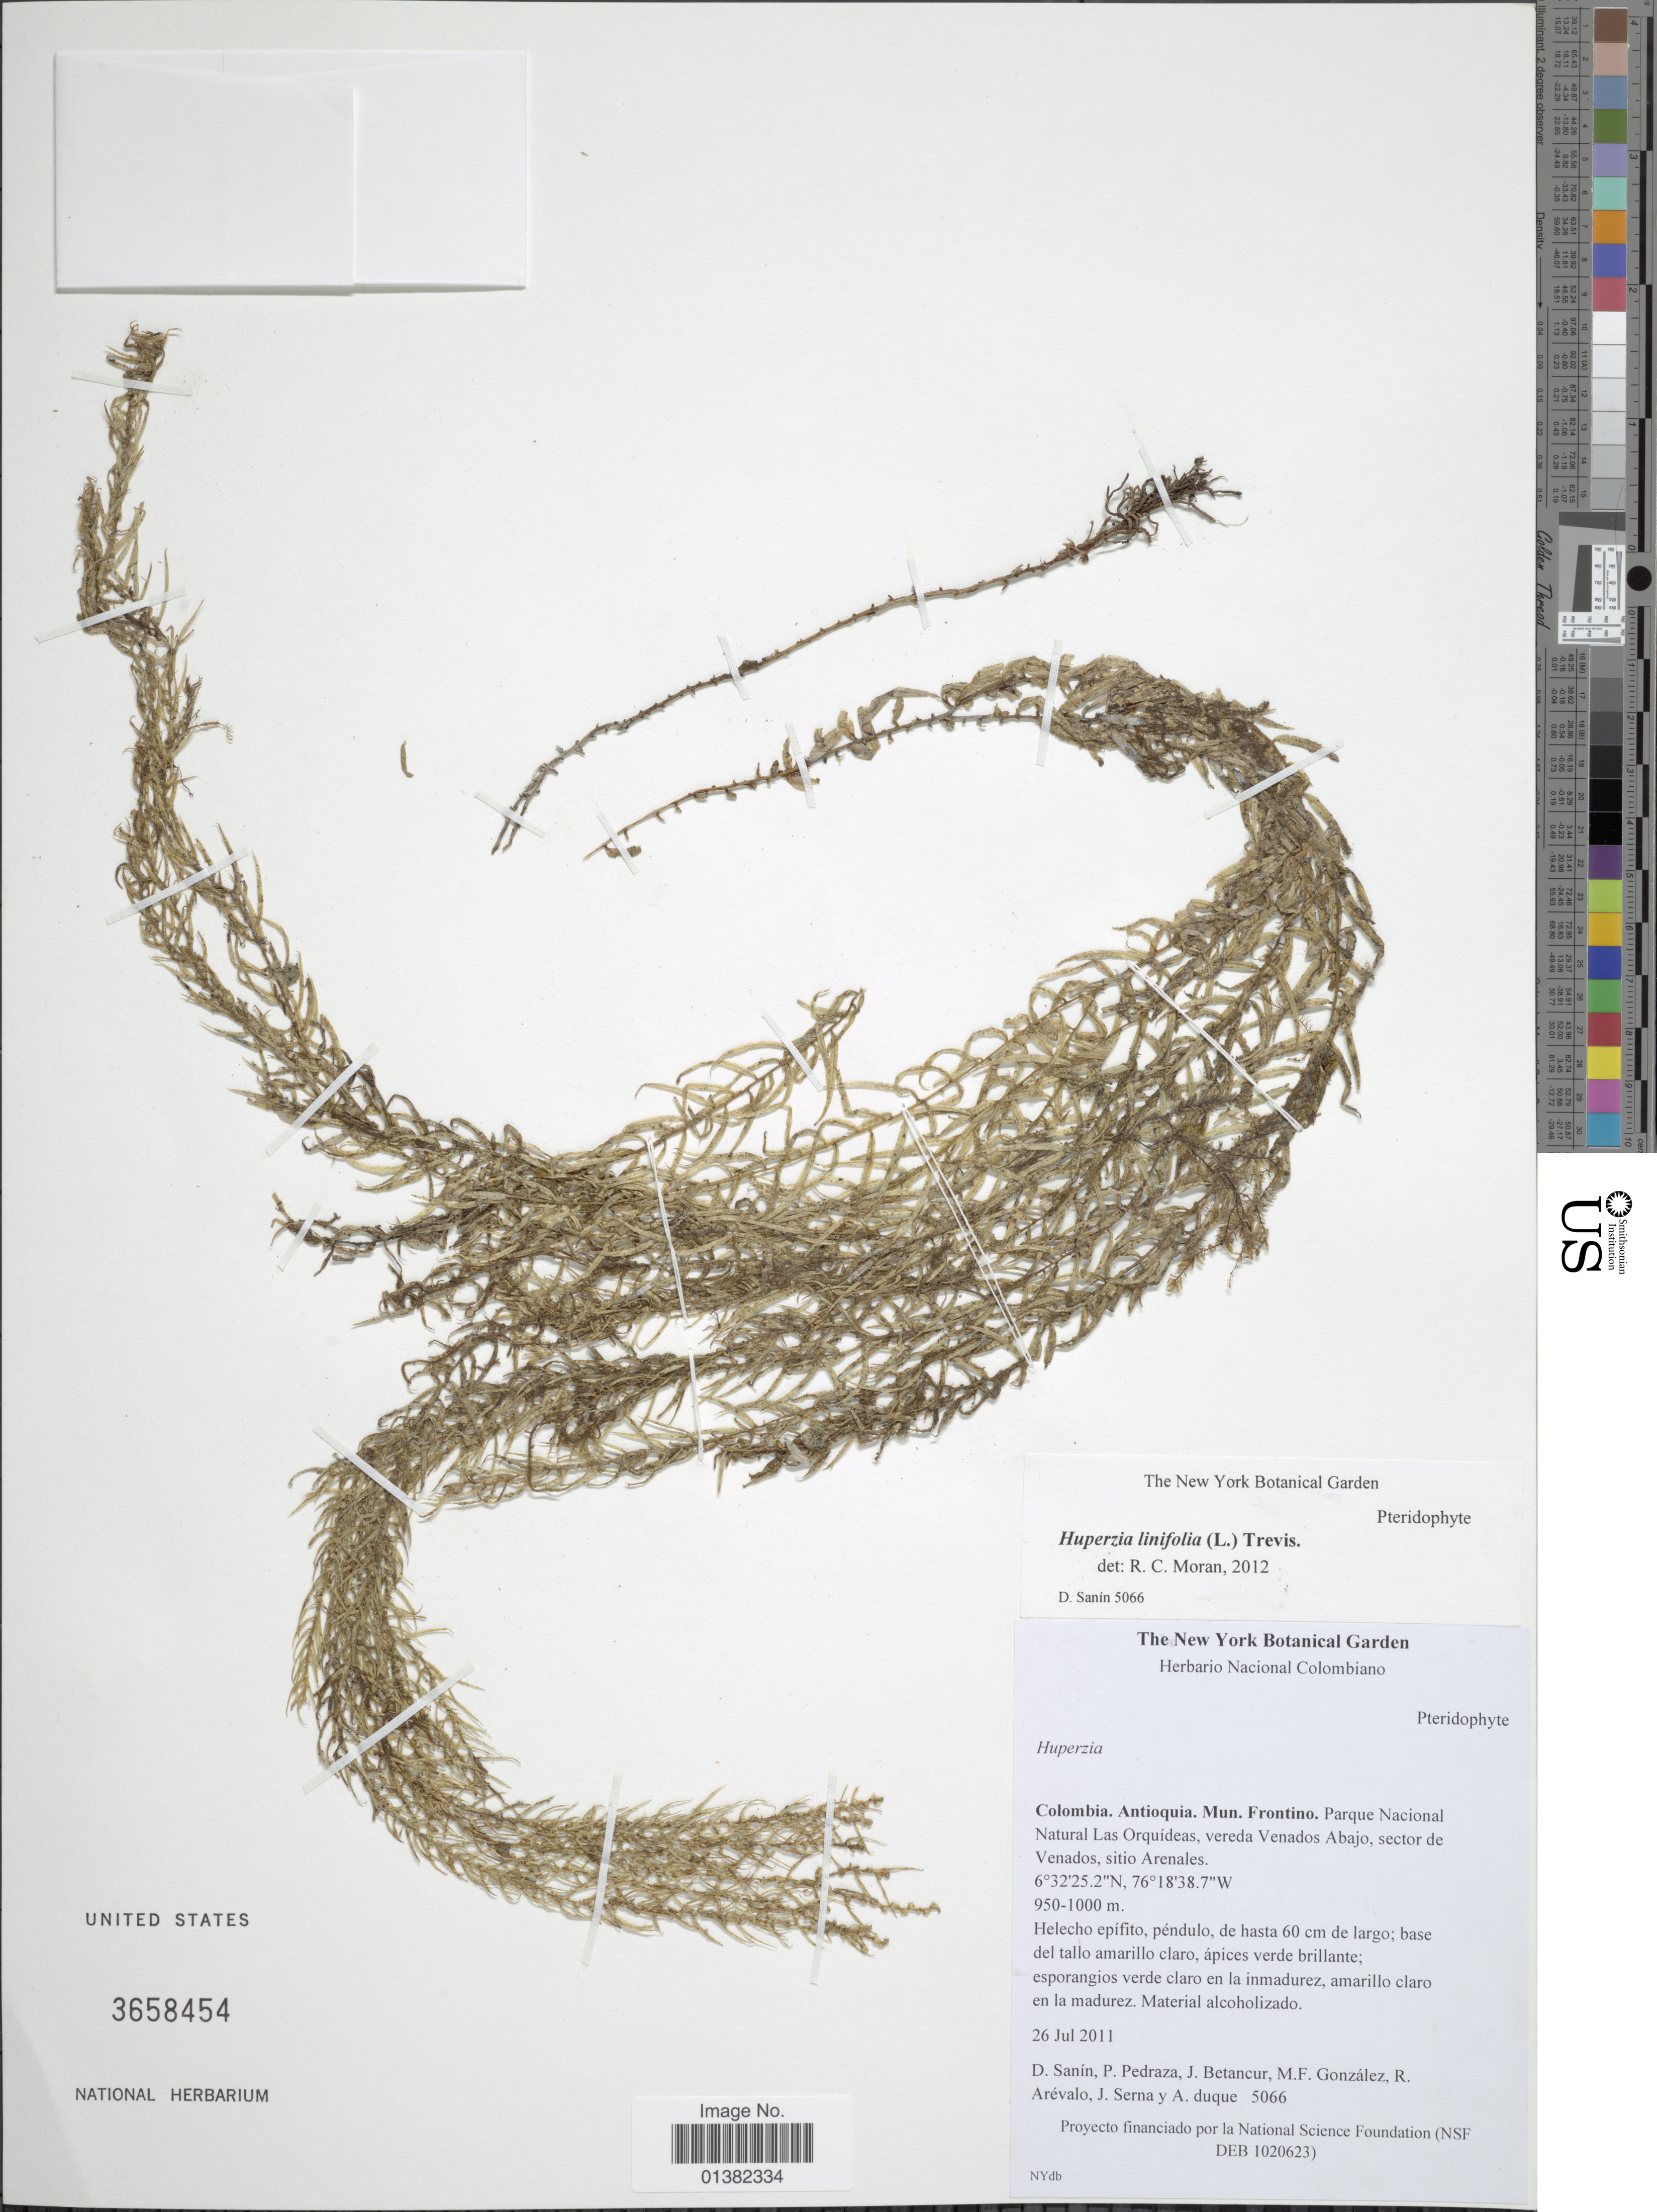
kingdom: Plantae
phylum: Tracheophyta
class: Lycopodiopsida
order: Lycopodiales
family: Lycopodiaceae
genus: Phlegmariurus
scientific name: Phlegmariurus linifolius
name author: (L.) B. Øllg.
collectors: D. Sanin, P. Pedraza, J. Betancur, M. Gonzalez & et al.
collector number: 5066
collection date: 2011-07-26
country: Colombia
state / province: Antioquia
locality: Mun. Frontino. Parque Nacional Natural Las Orquídeas, vereda Venados Abajo, sector de Venados, sitio Arenales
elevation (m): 950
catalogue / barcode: US 3658454